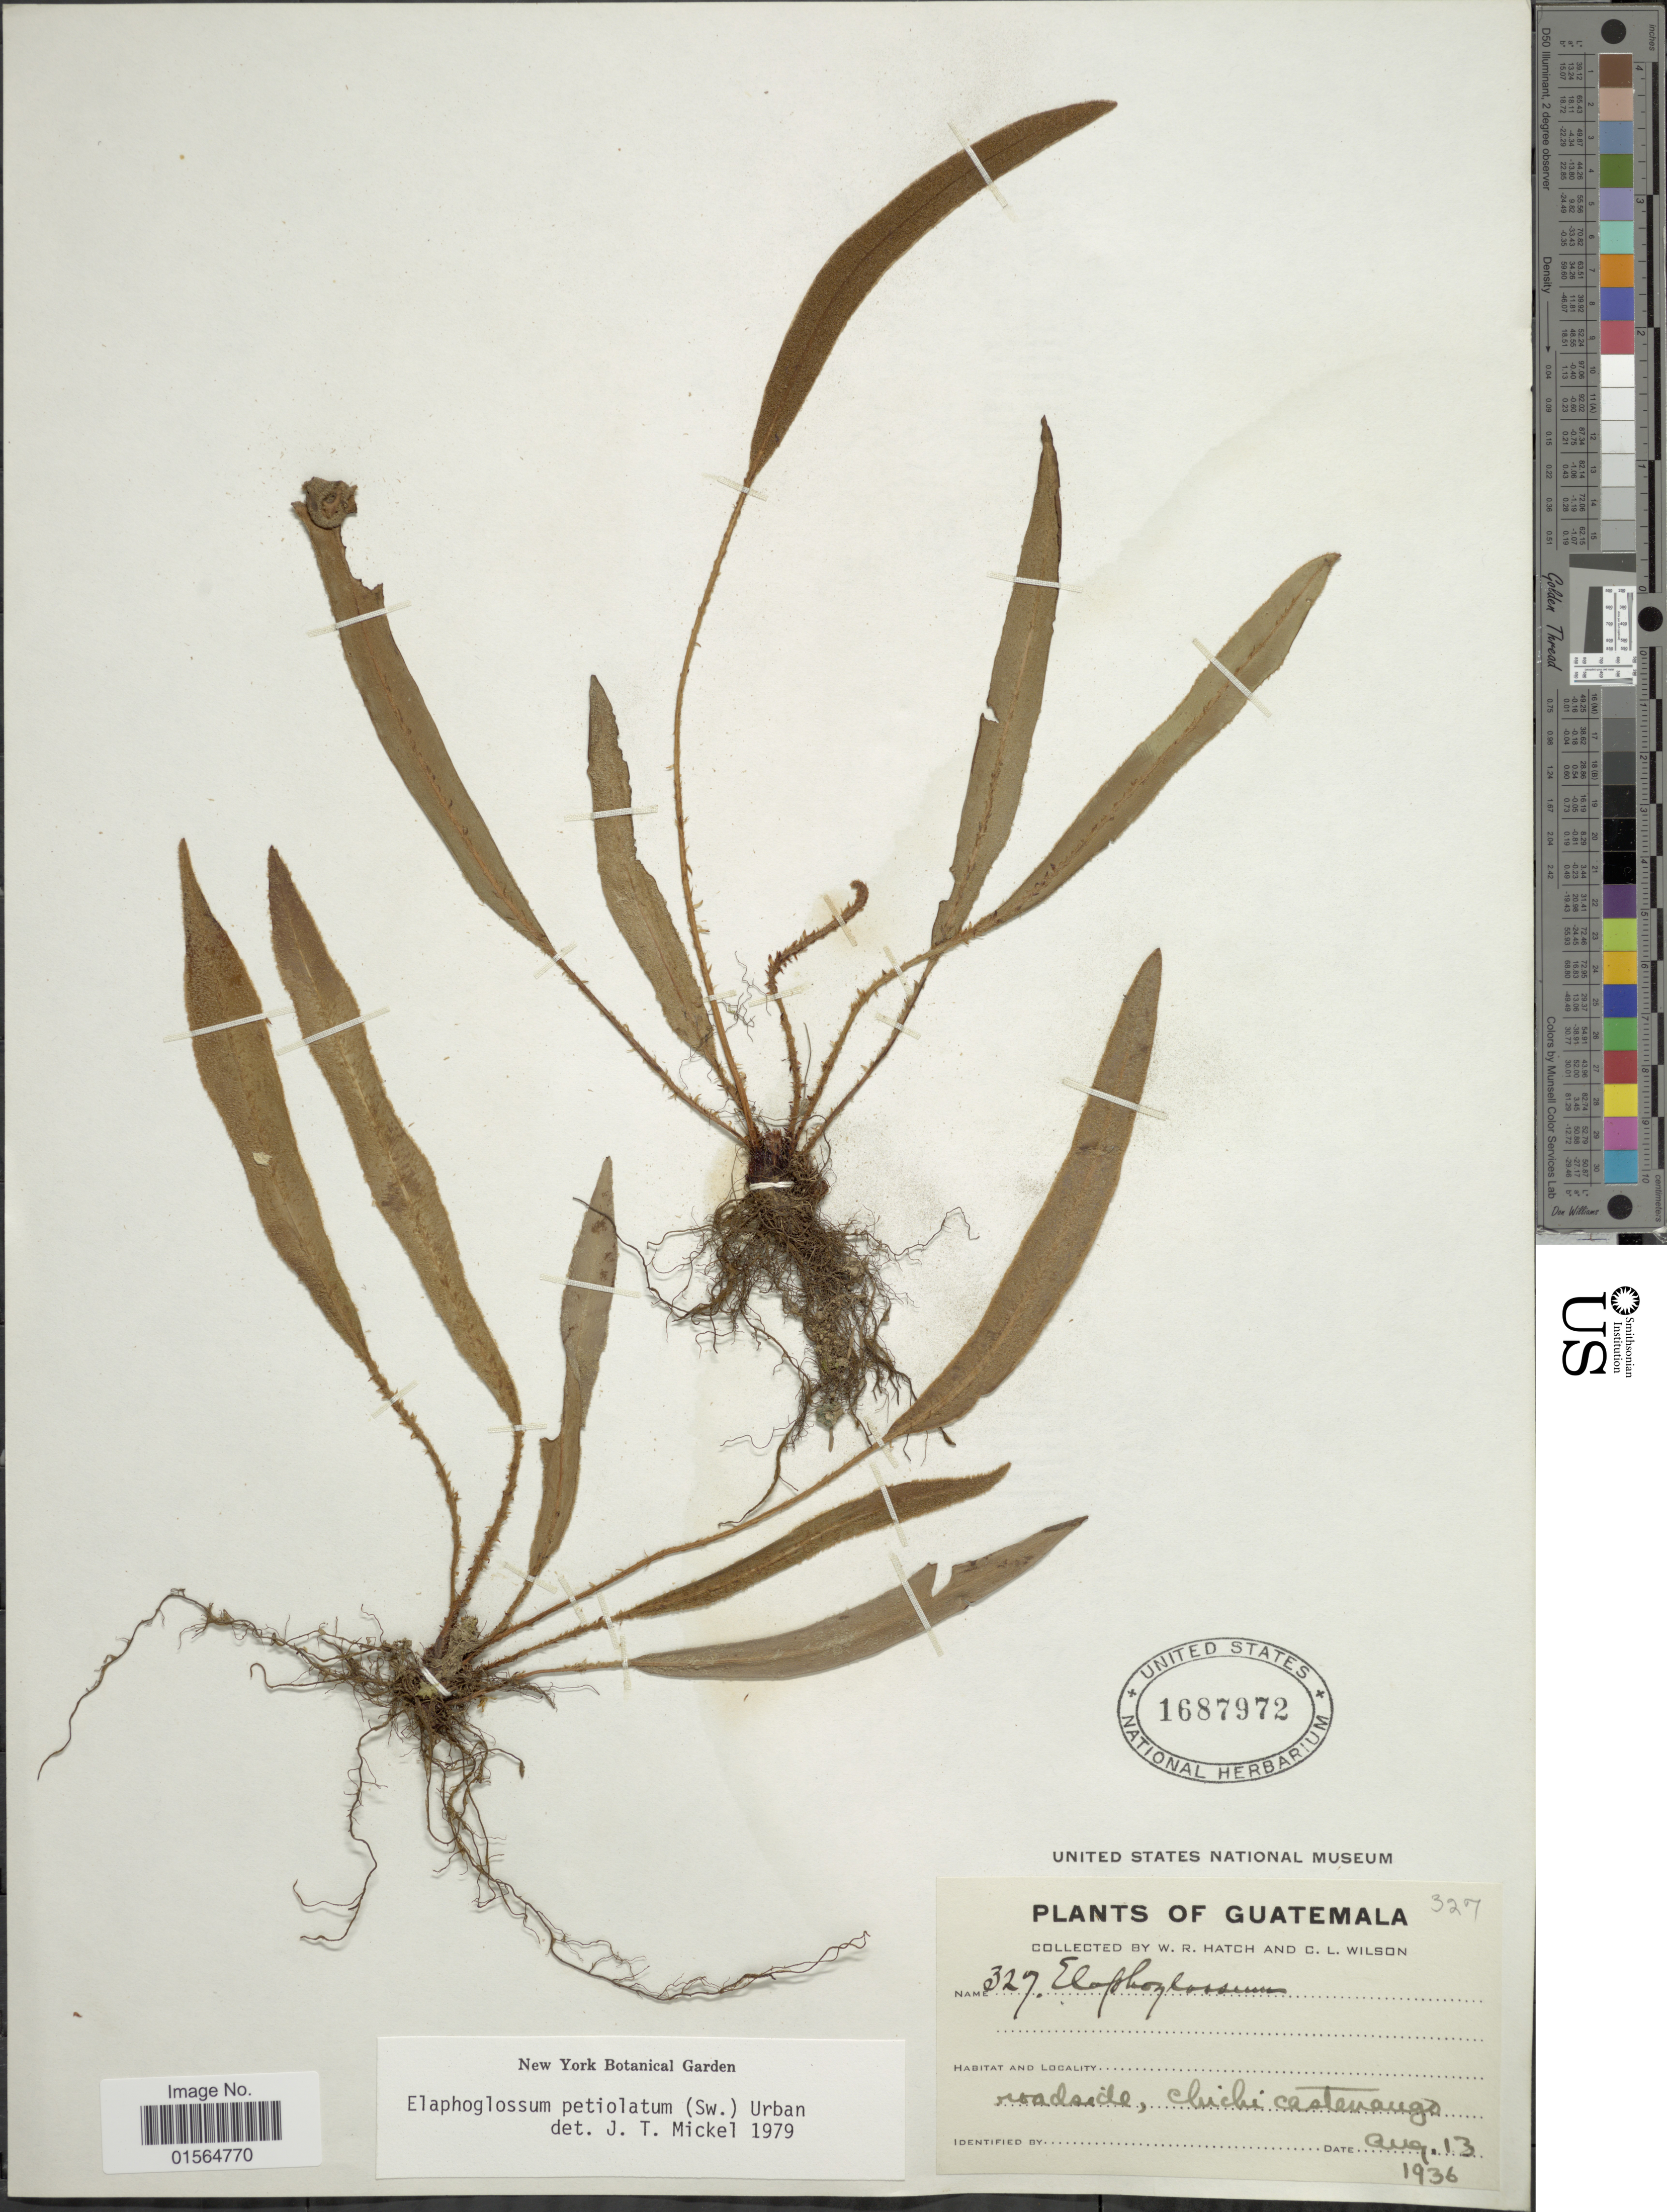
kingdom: Plantae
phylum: Tracheophyta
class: Polypodiopsida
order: Polypodiales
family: Dryopteridaceae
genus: Elaphoglossum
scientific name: Elaphoglossum petiolatum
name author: (Sw.) Urb.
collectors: W. Hatch & C. L. Wilson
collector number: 327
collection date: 1936-08-13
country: Guatemala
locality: Roadside, Chichicastenango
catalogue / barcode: US 1687972